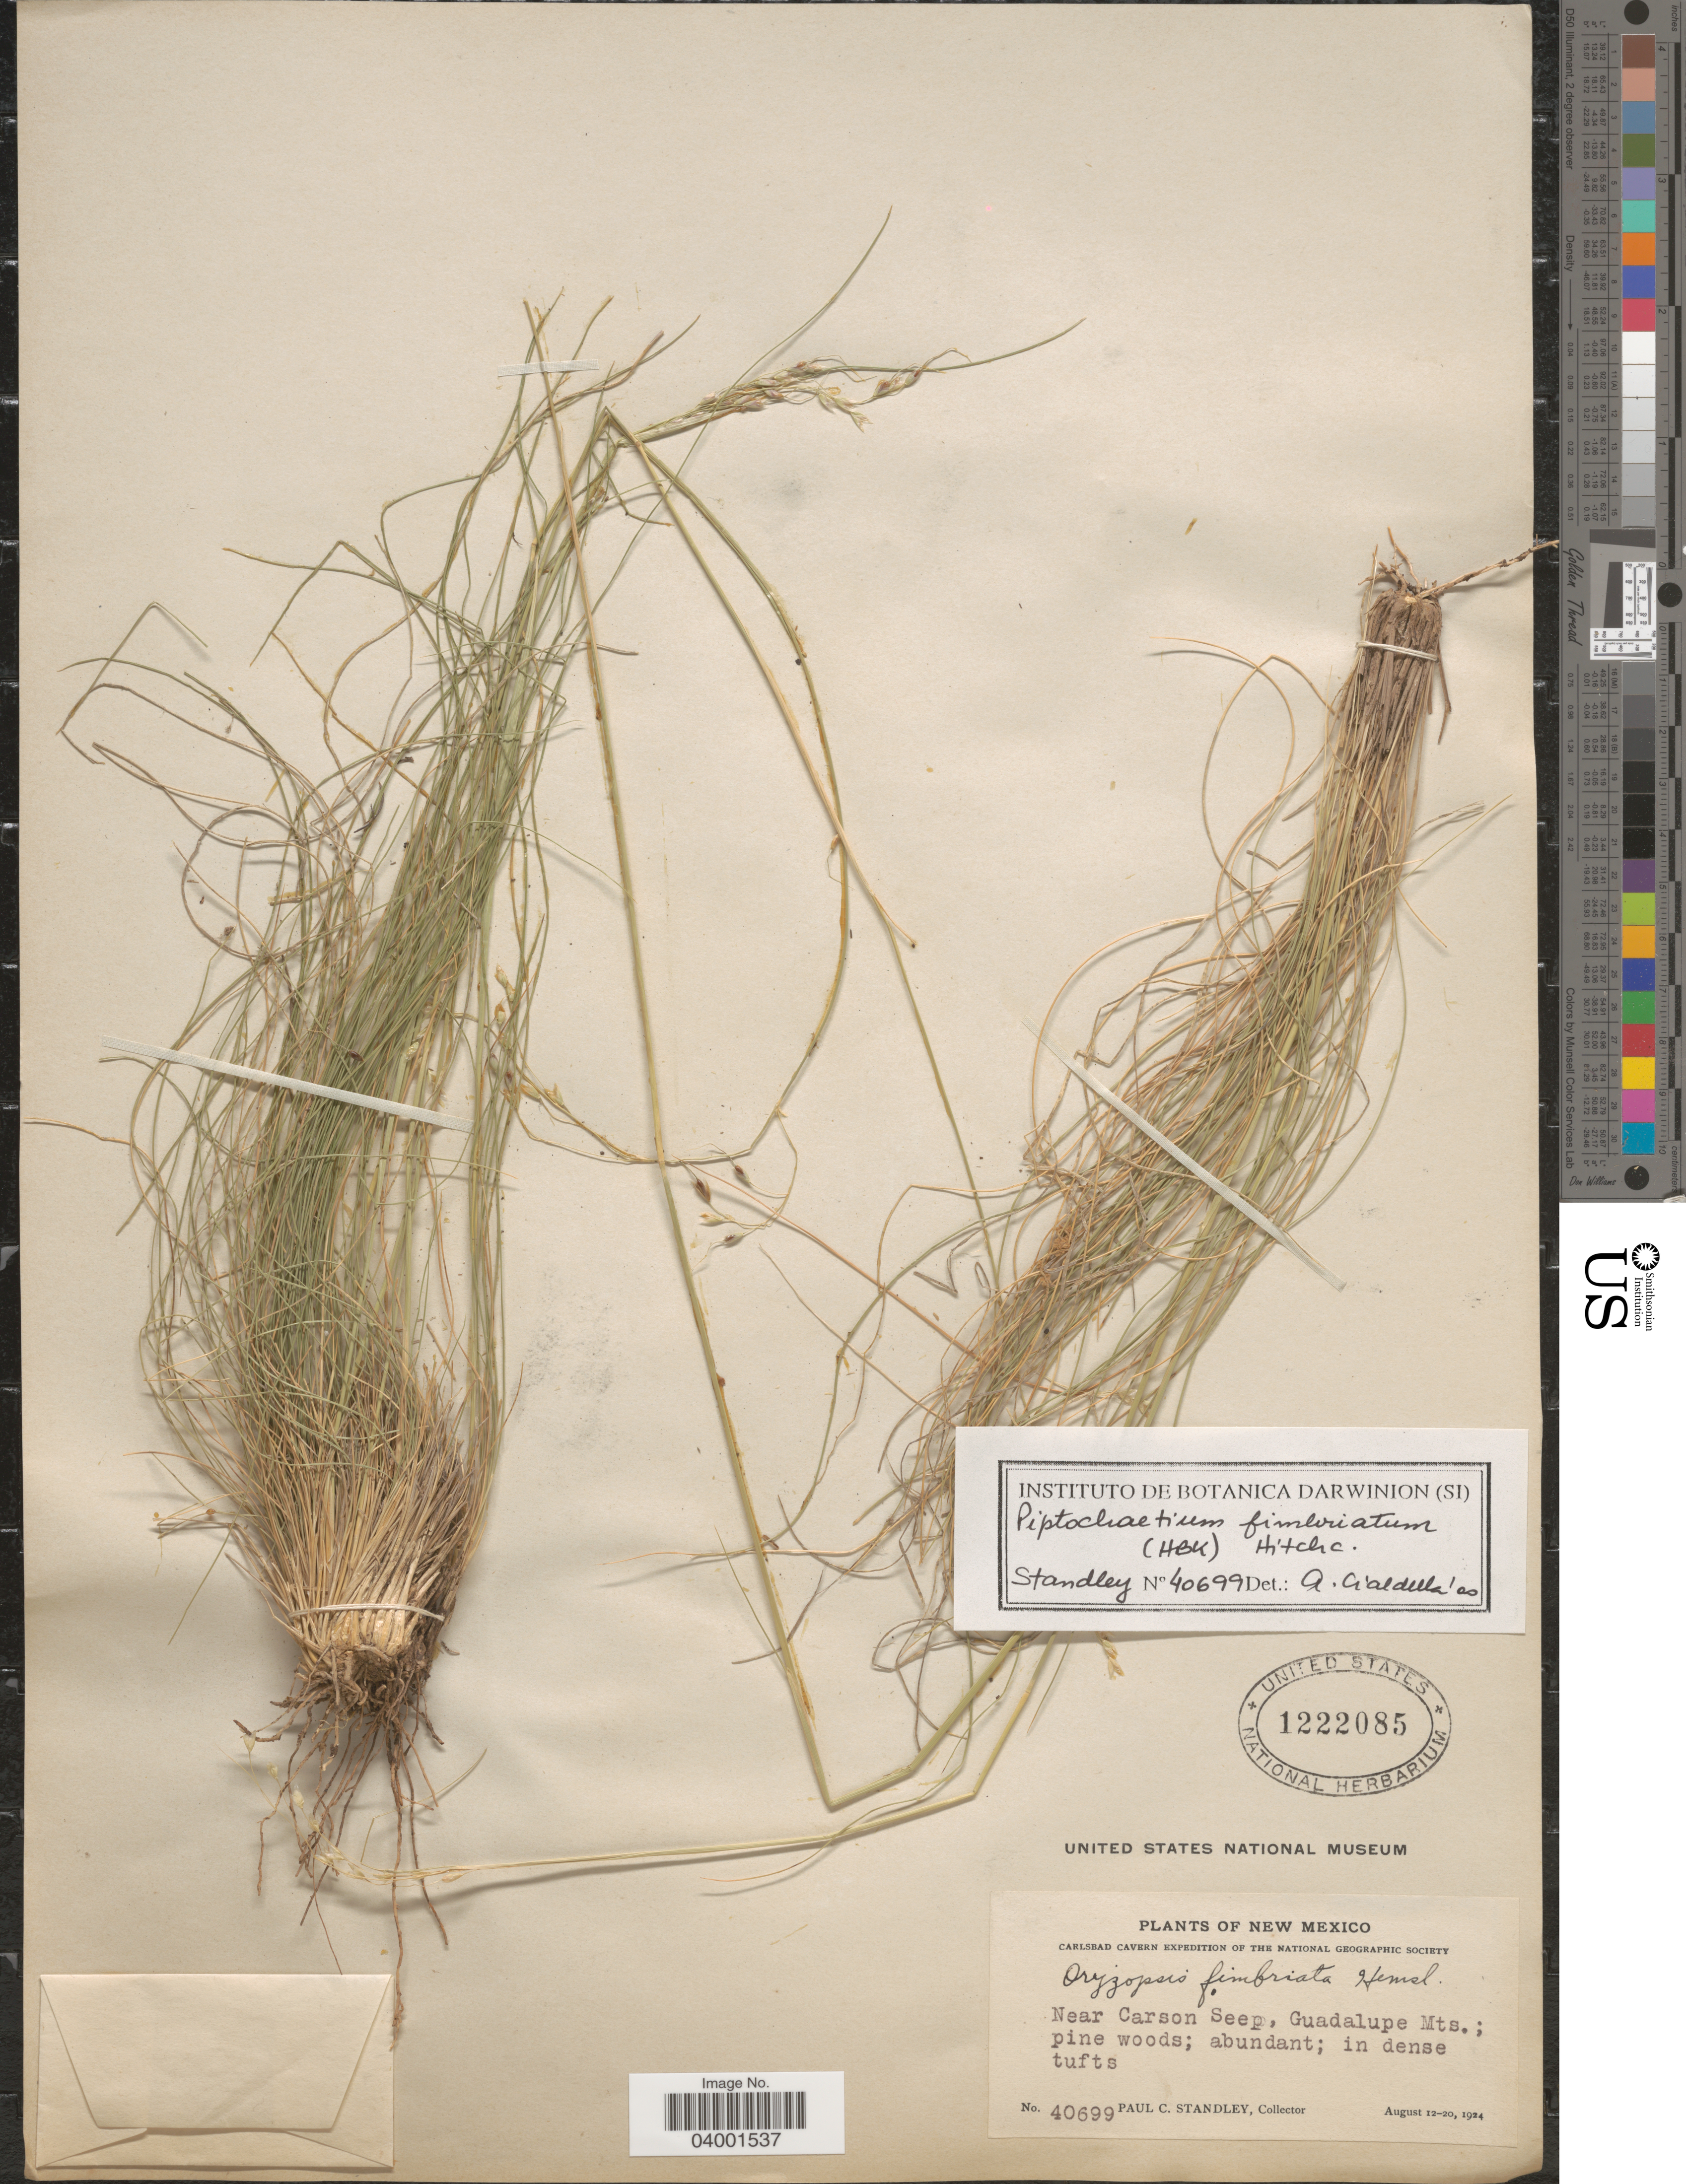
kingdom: Plantae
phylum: Tracheophyta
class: Liliopsida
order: Poales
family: Poaceae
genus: Piptochaetium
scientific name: Piptochaetium fimbriatum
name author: (Kunth) Hitchc.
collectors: P. C. Standley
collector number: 40699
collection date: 1924-08-12/1924-08-20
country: United States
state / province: New Mexico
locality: Near Carson Seep, Guadalupe Mts.; pine woods.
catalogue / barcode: US 1222085